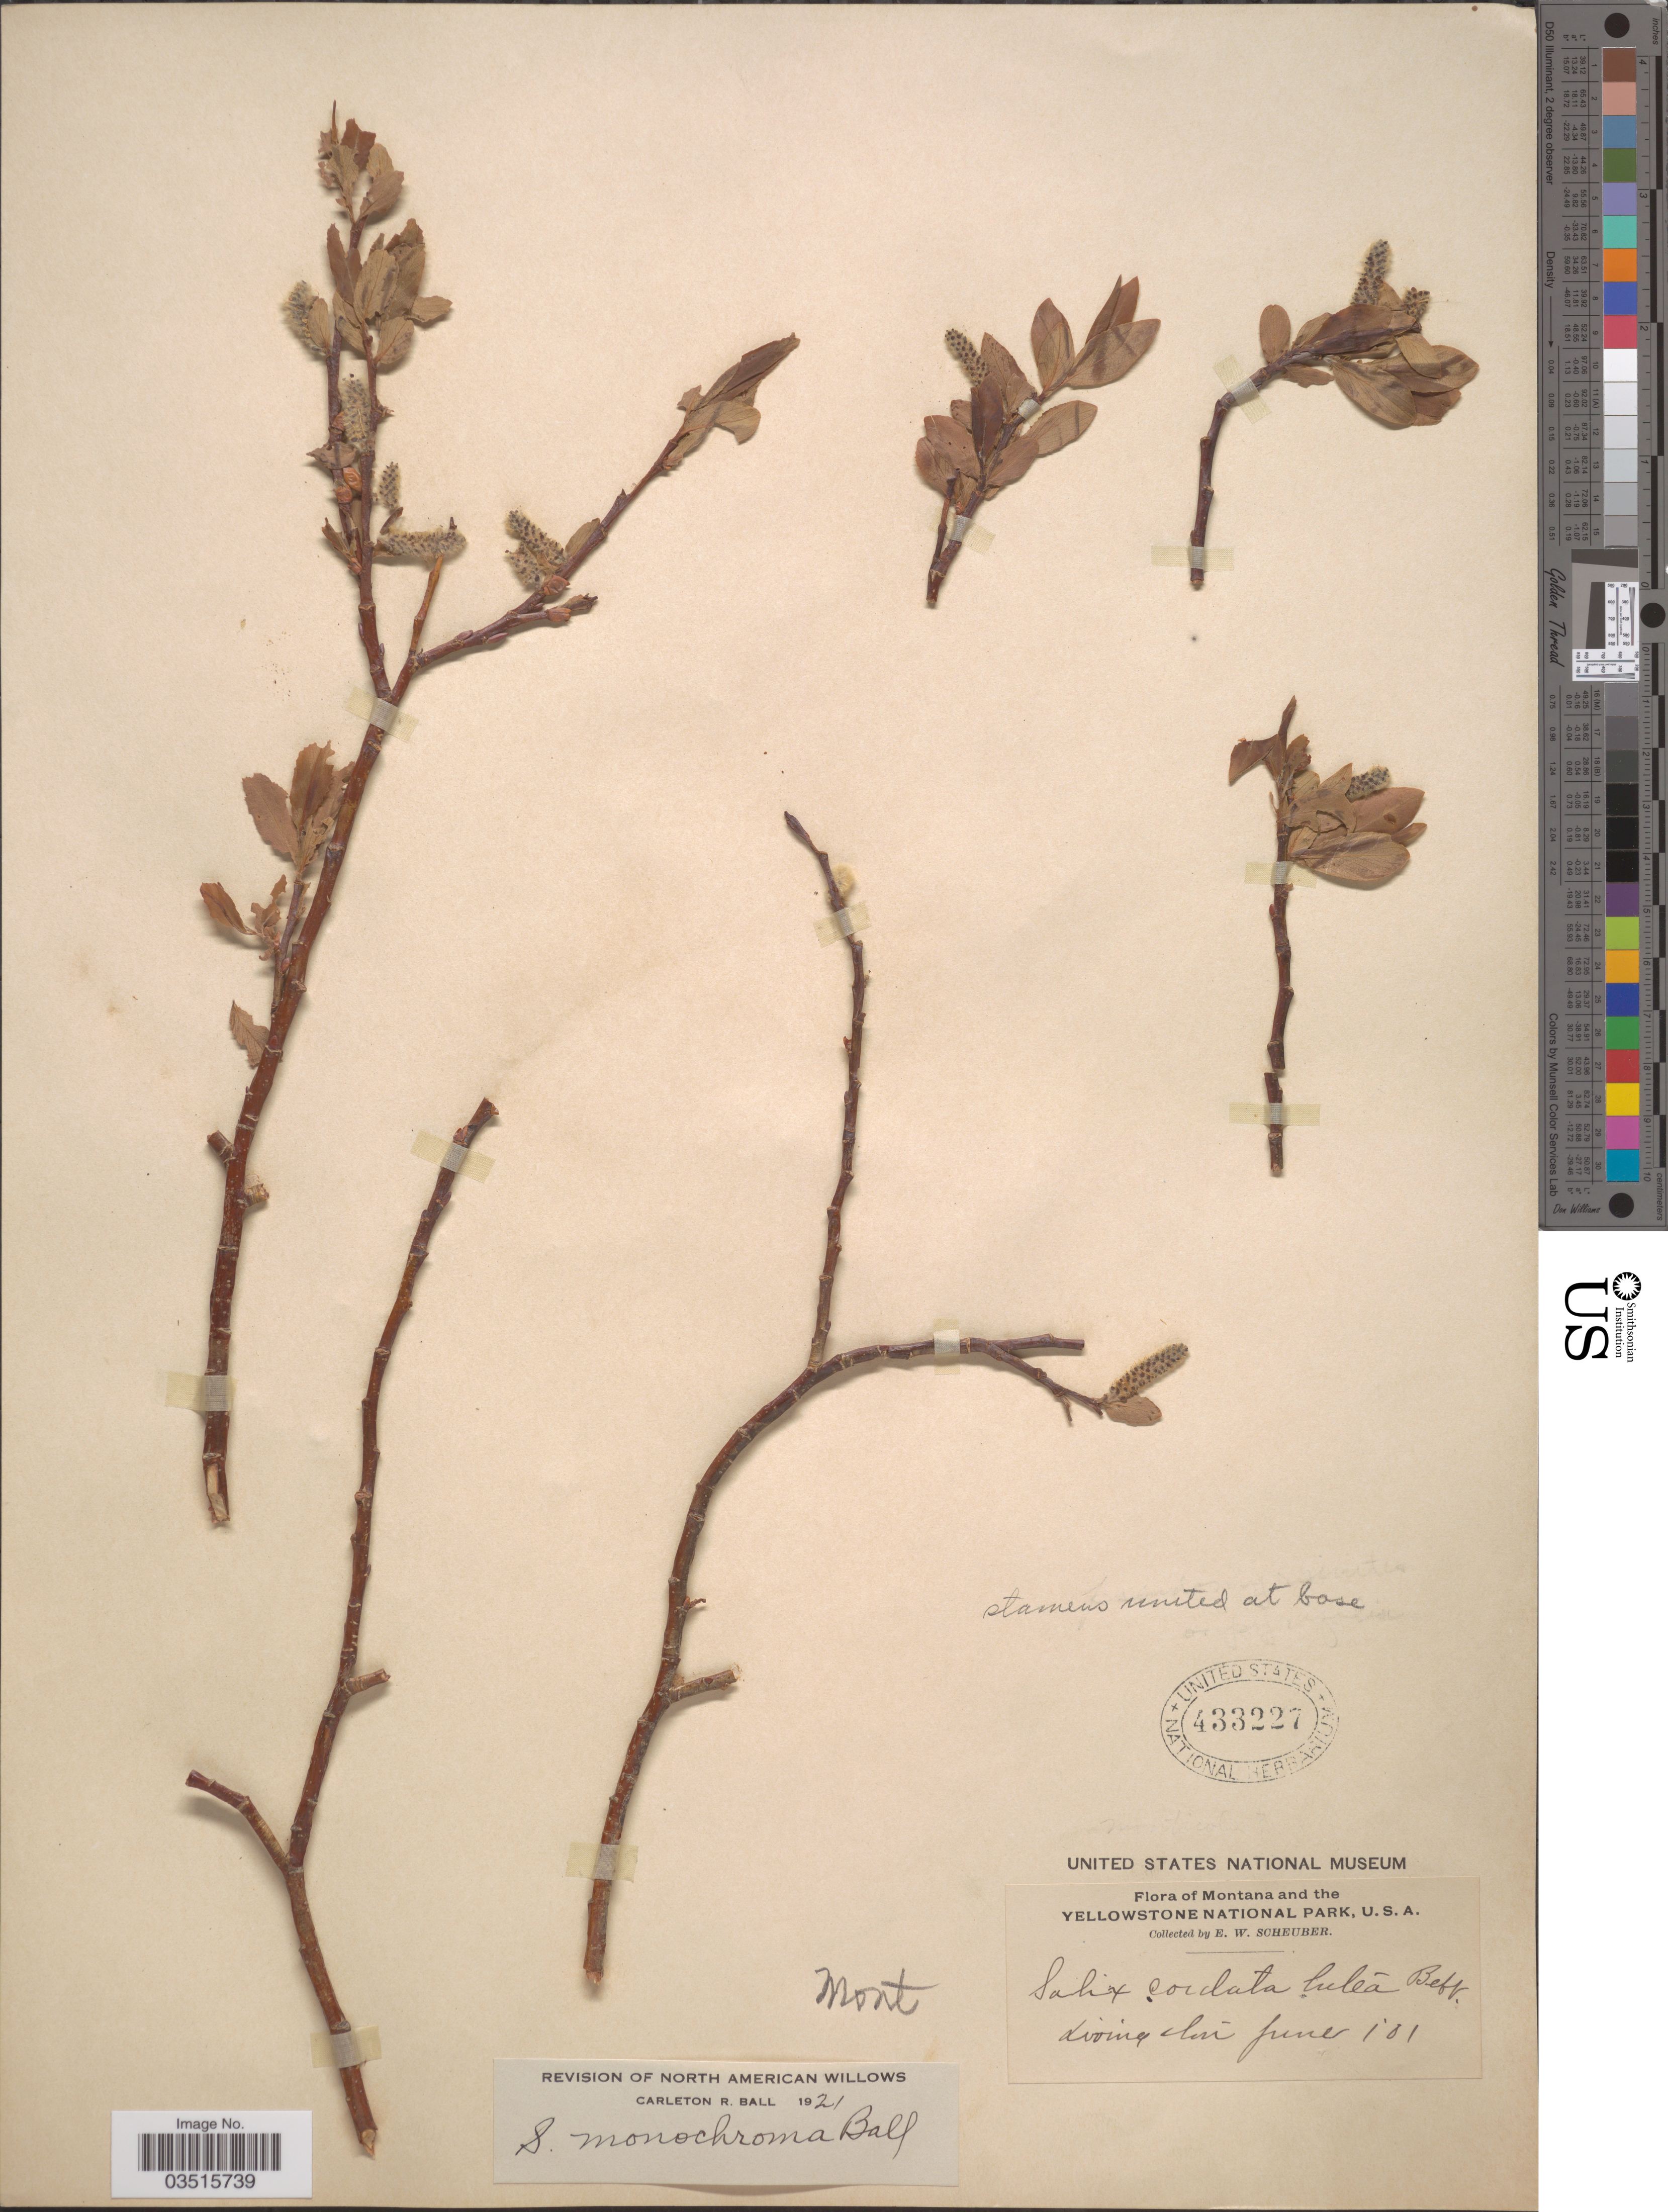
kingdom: Plantae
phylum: Tracheophyta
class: Magnoliopsida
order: Malpighiales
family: Salicaceae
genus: Salix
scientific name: Salix monochroma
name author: C.R. Ball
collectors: E. Scheuber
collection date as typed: Transcribed d/m/y: 1/6/1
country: United States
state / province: Montana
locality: The Yellowstone National Park. Livingston.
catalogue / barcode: US 433227